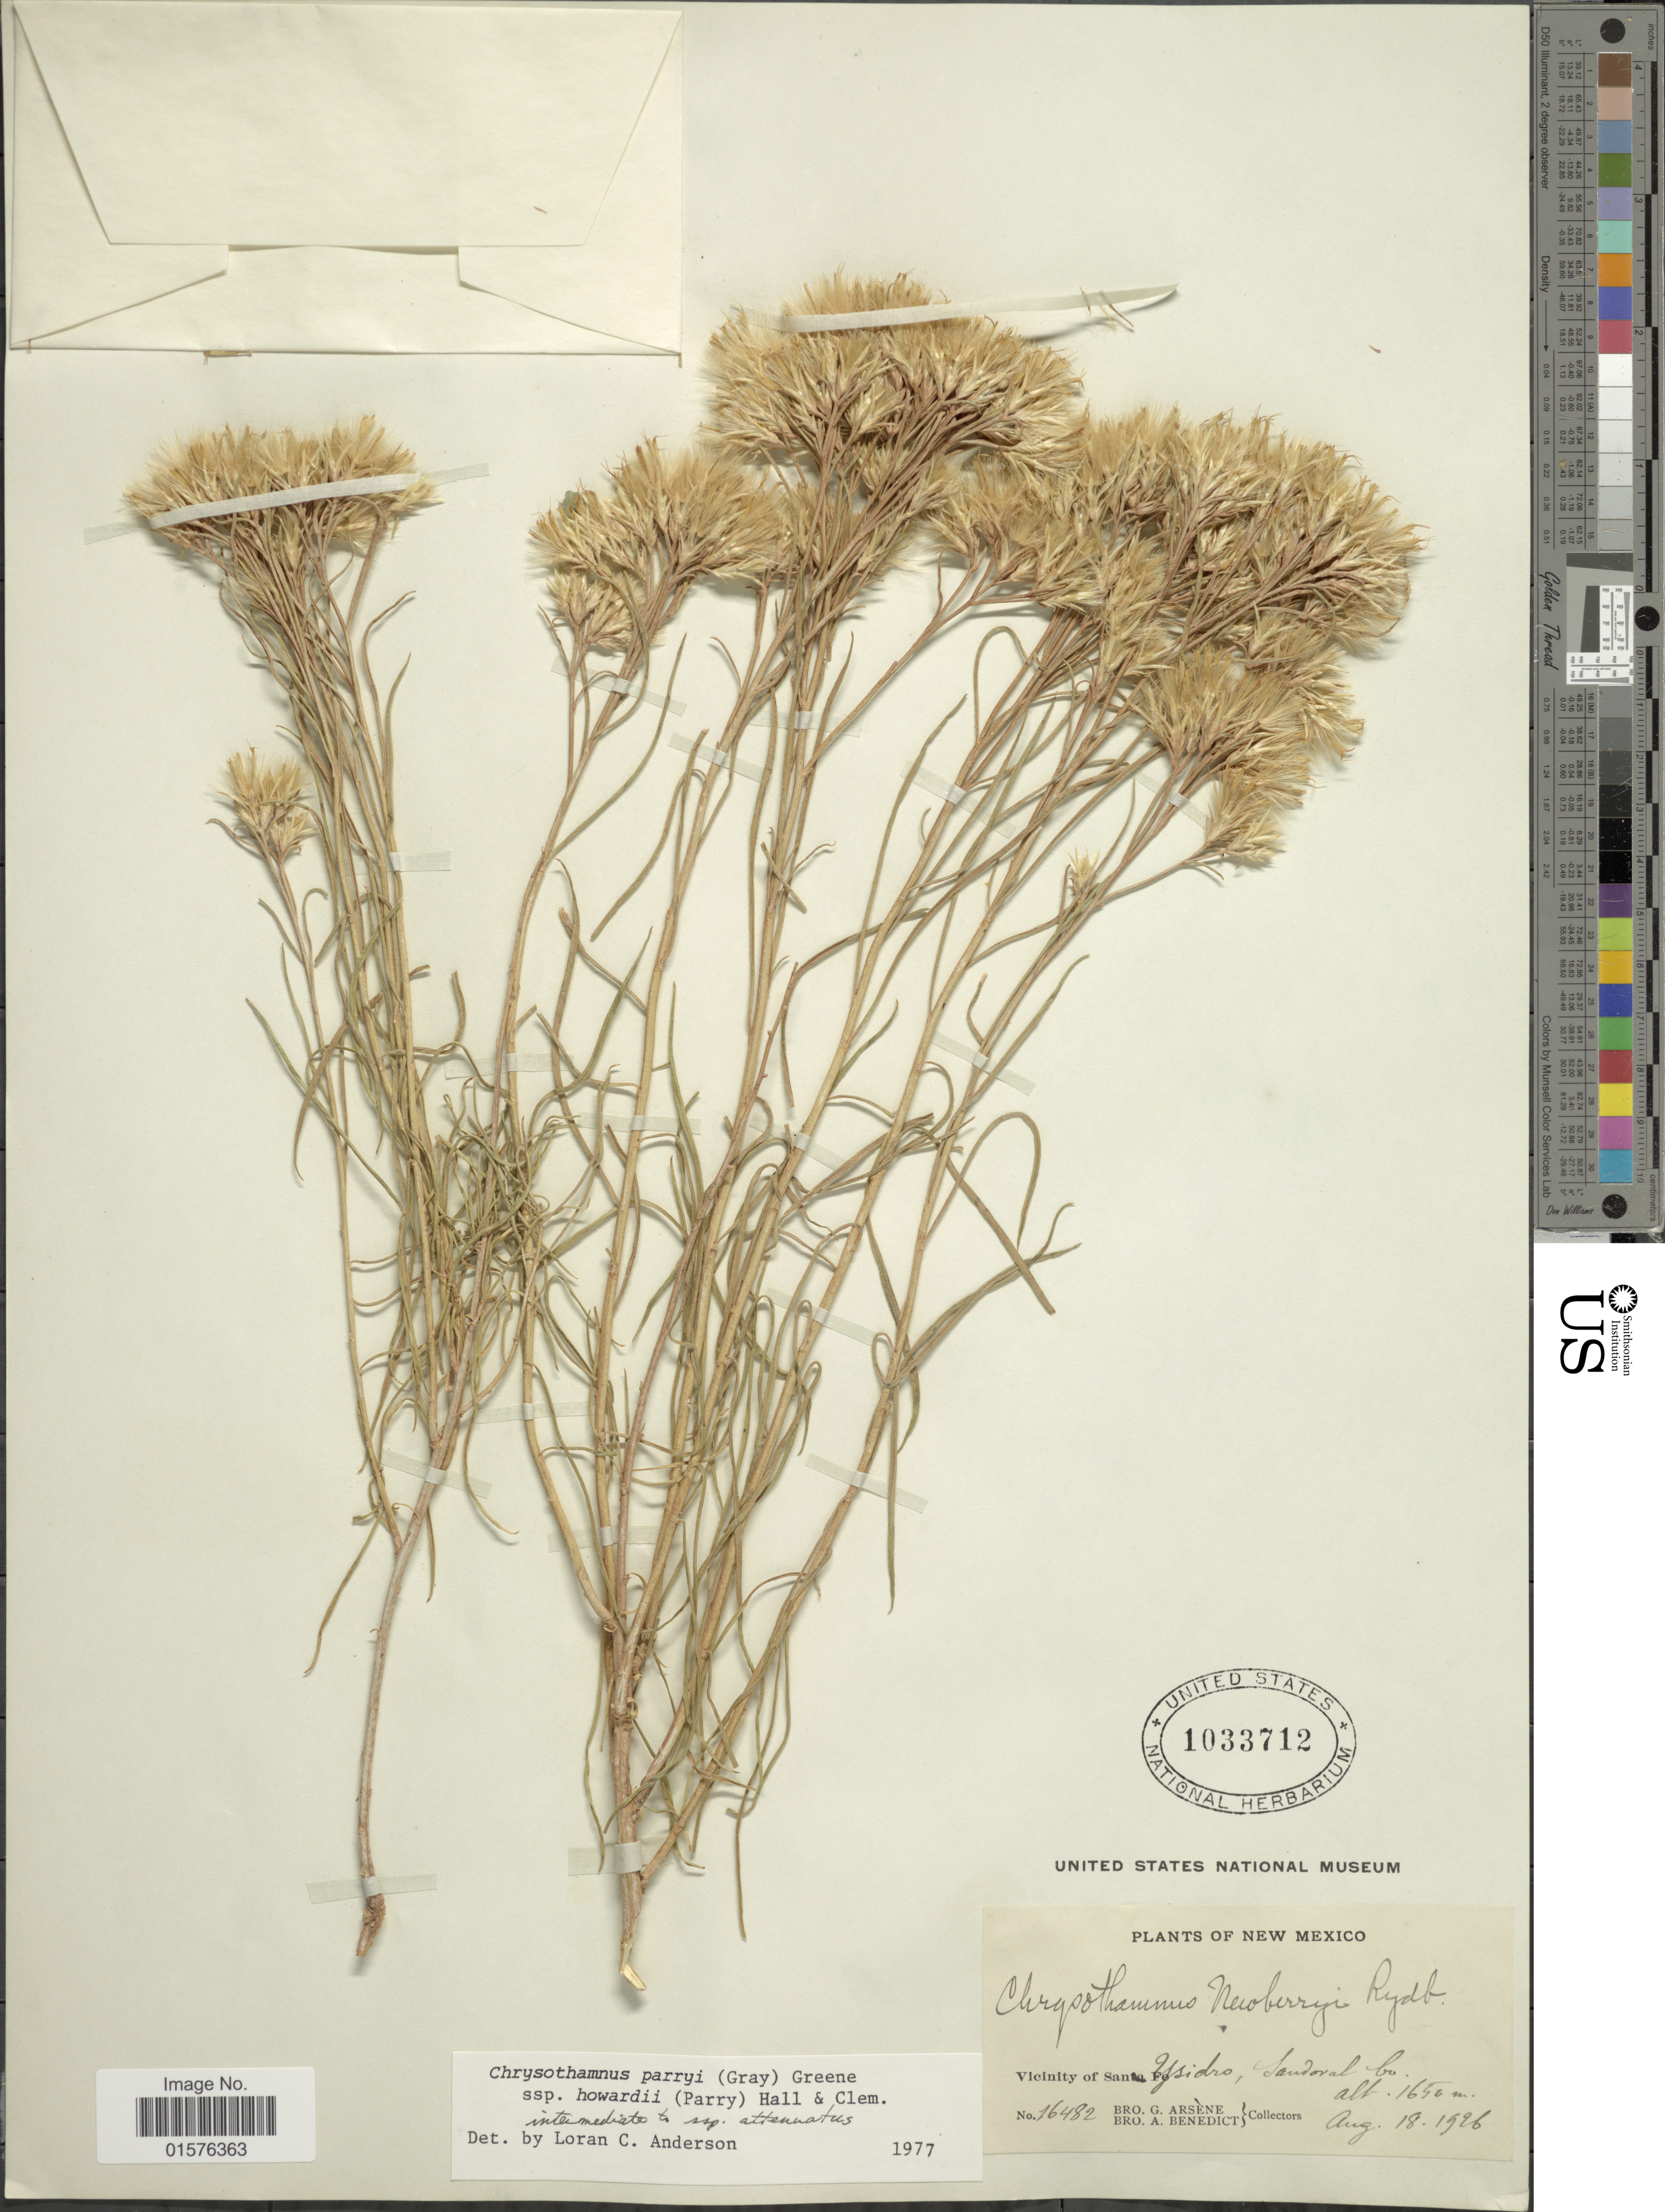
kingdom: Plantae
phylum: Tracheophyta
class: Magnoliopsida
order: Asterales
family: Asteraceae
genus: Ericameria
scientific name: Ericameria parryi var. howardii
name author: (A. Gray) G.L. Nesom & G.I. Baird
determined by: Urbatsch, Lowell E., Curator (LSU), Louisiana State University (UNITED STATES)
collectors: Bro. G. Arsène & Bro. Benedict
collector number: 16482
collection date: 1926-08-18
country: United States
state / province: New Mexico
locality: Vicinity of san Ysidro, Sandoral Co.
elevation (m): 1650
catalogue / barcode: US 1033712